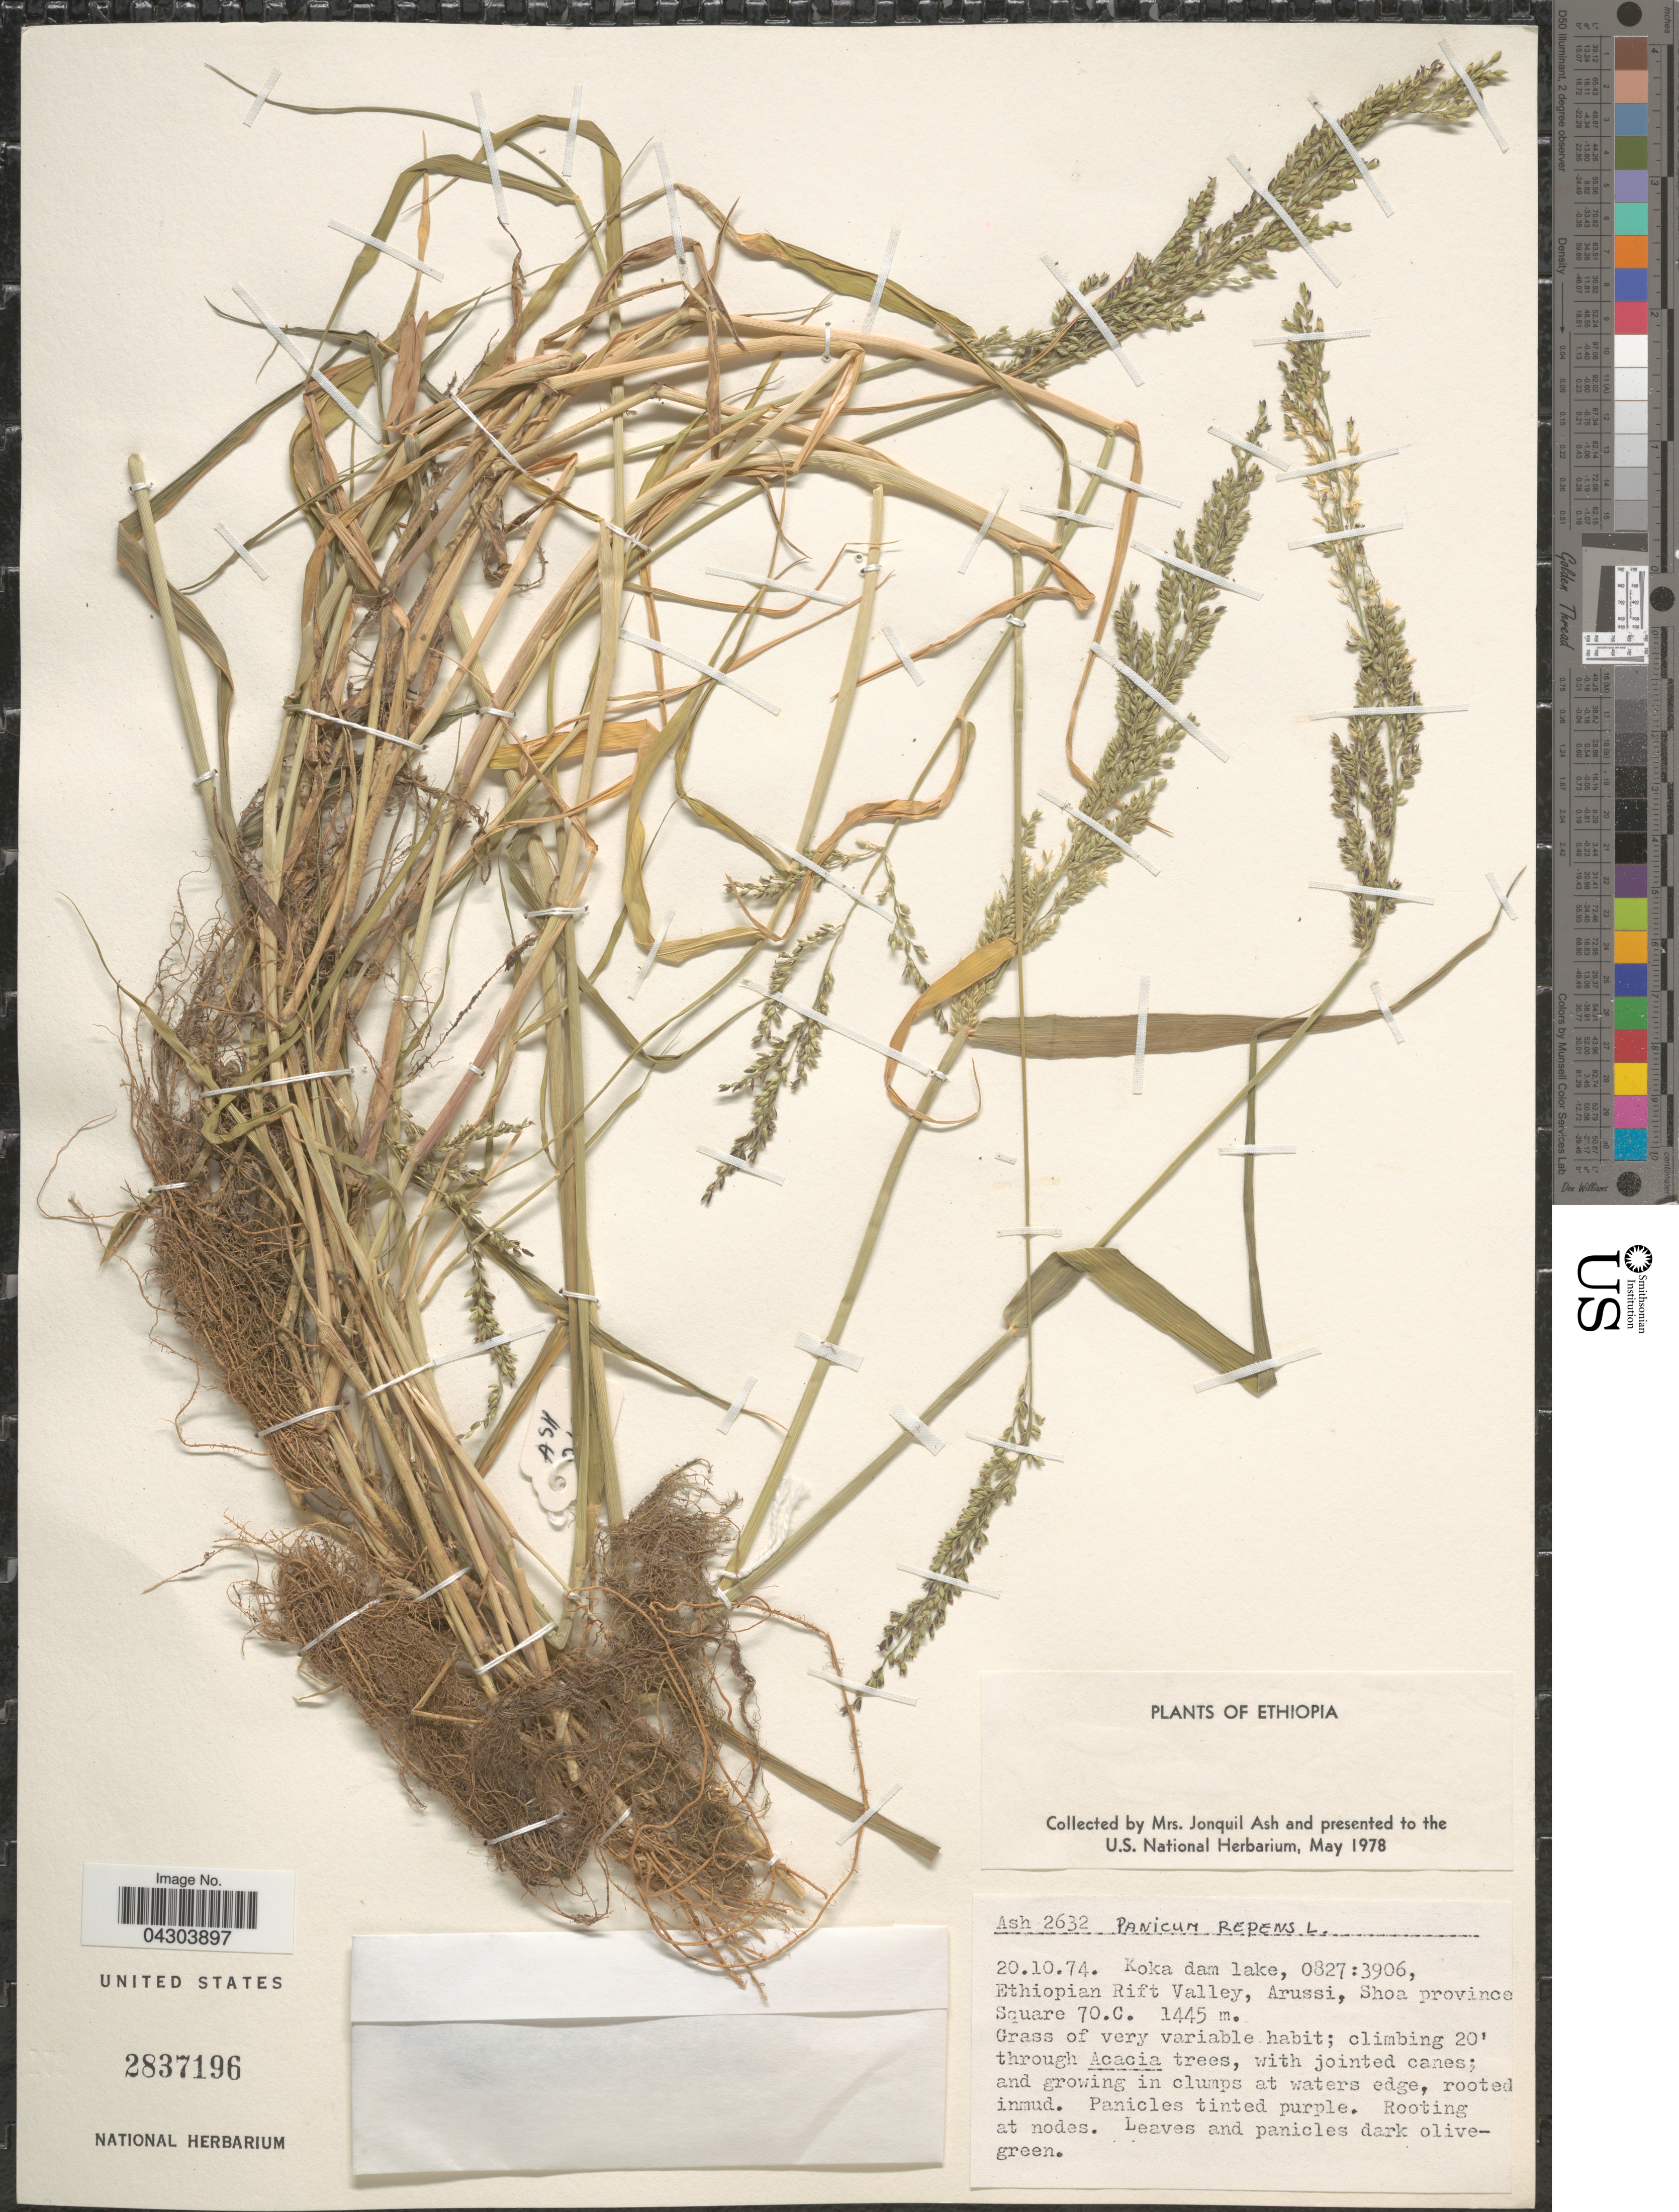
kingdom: Plantae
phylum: Tracheophyta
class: Liliopsida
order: Poales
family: Poaceae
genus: Panicum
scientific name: Panicum repens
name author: L.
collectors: -. Ash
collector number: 2632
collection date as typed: Transcribed d/m/y: 20/10/74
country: Ethiopia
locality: Koka dam lake, 0827:3906, Ethiopian Rift Valley, Arussi, Shoa province Square 70.C.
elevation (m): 1445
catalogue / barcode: US 2837196